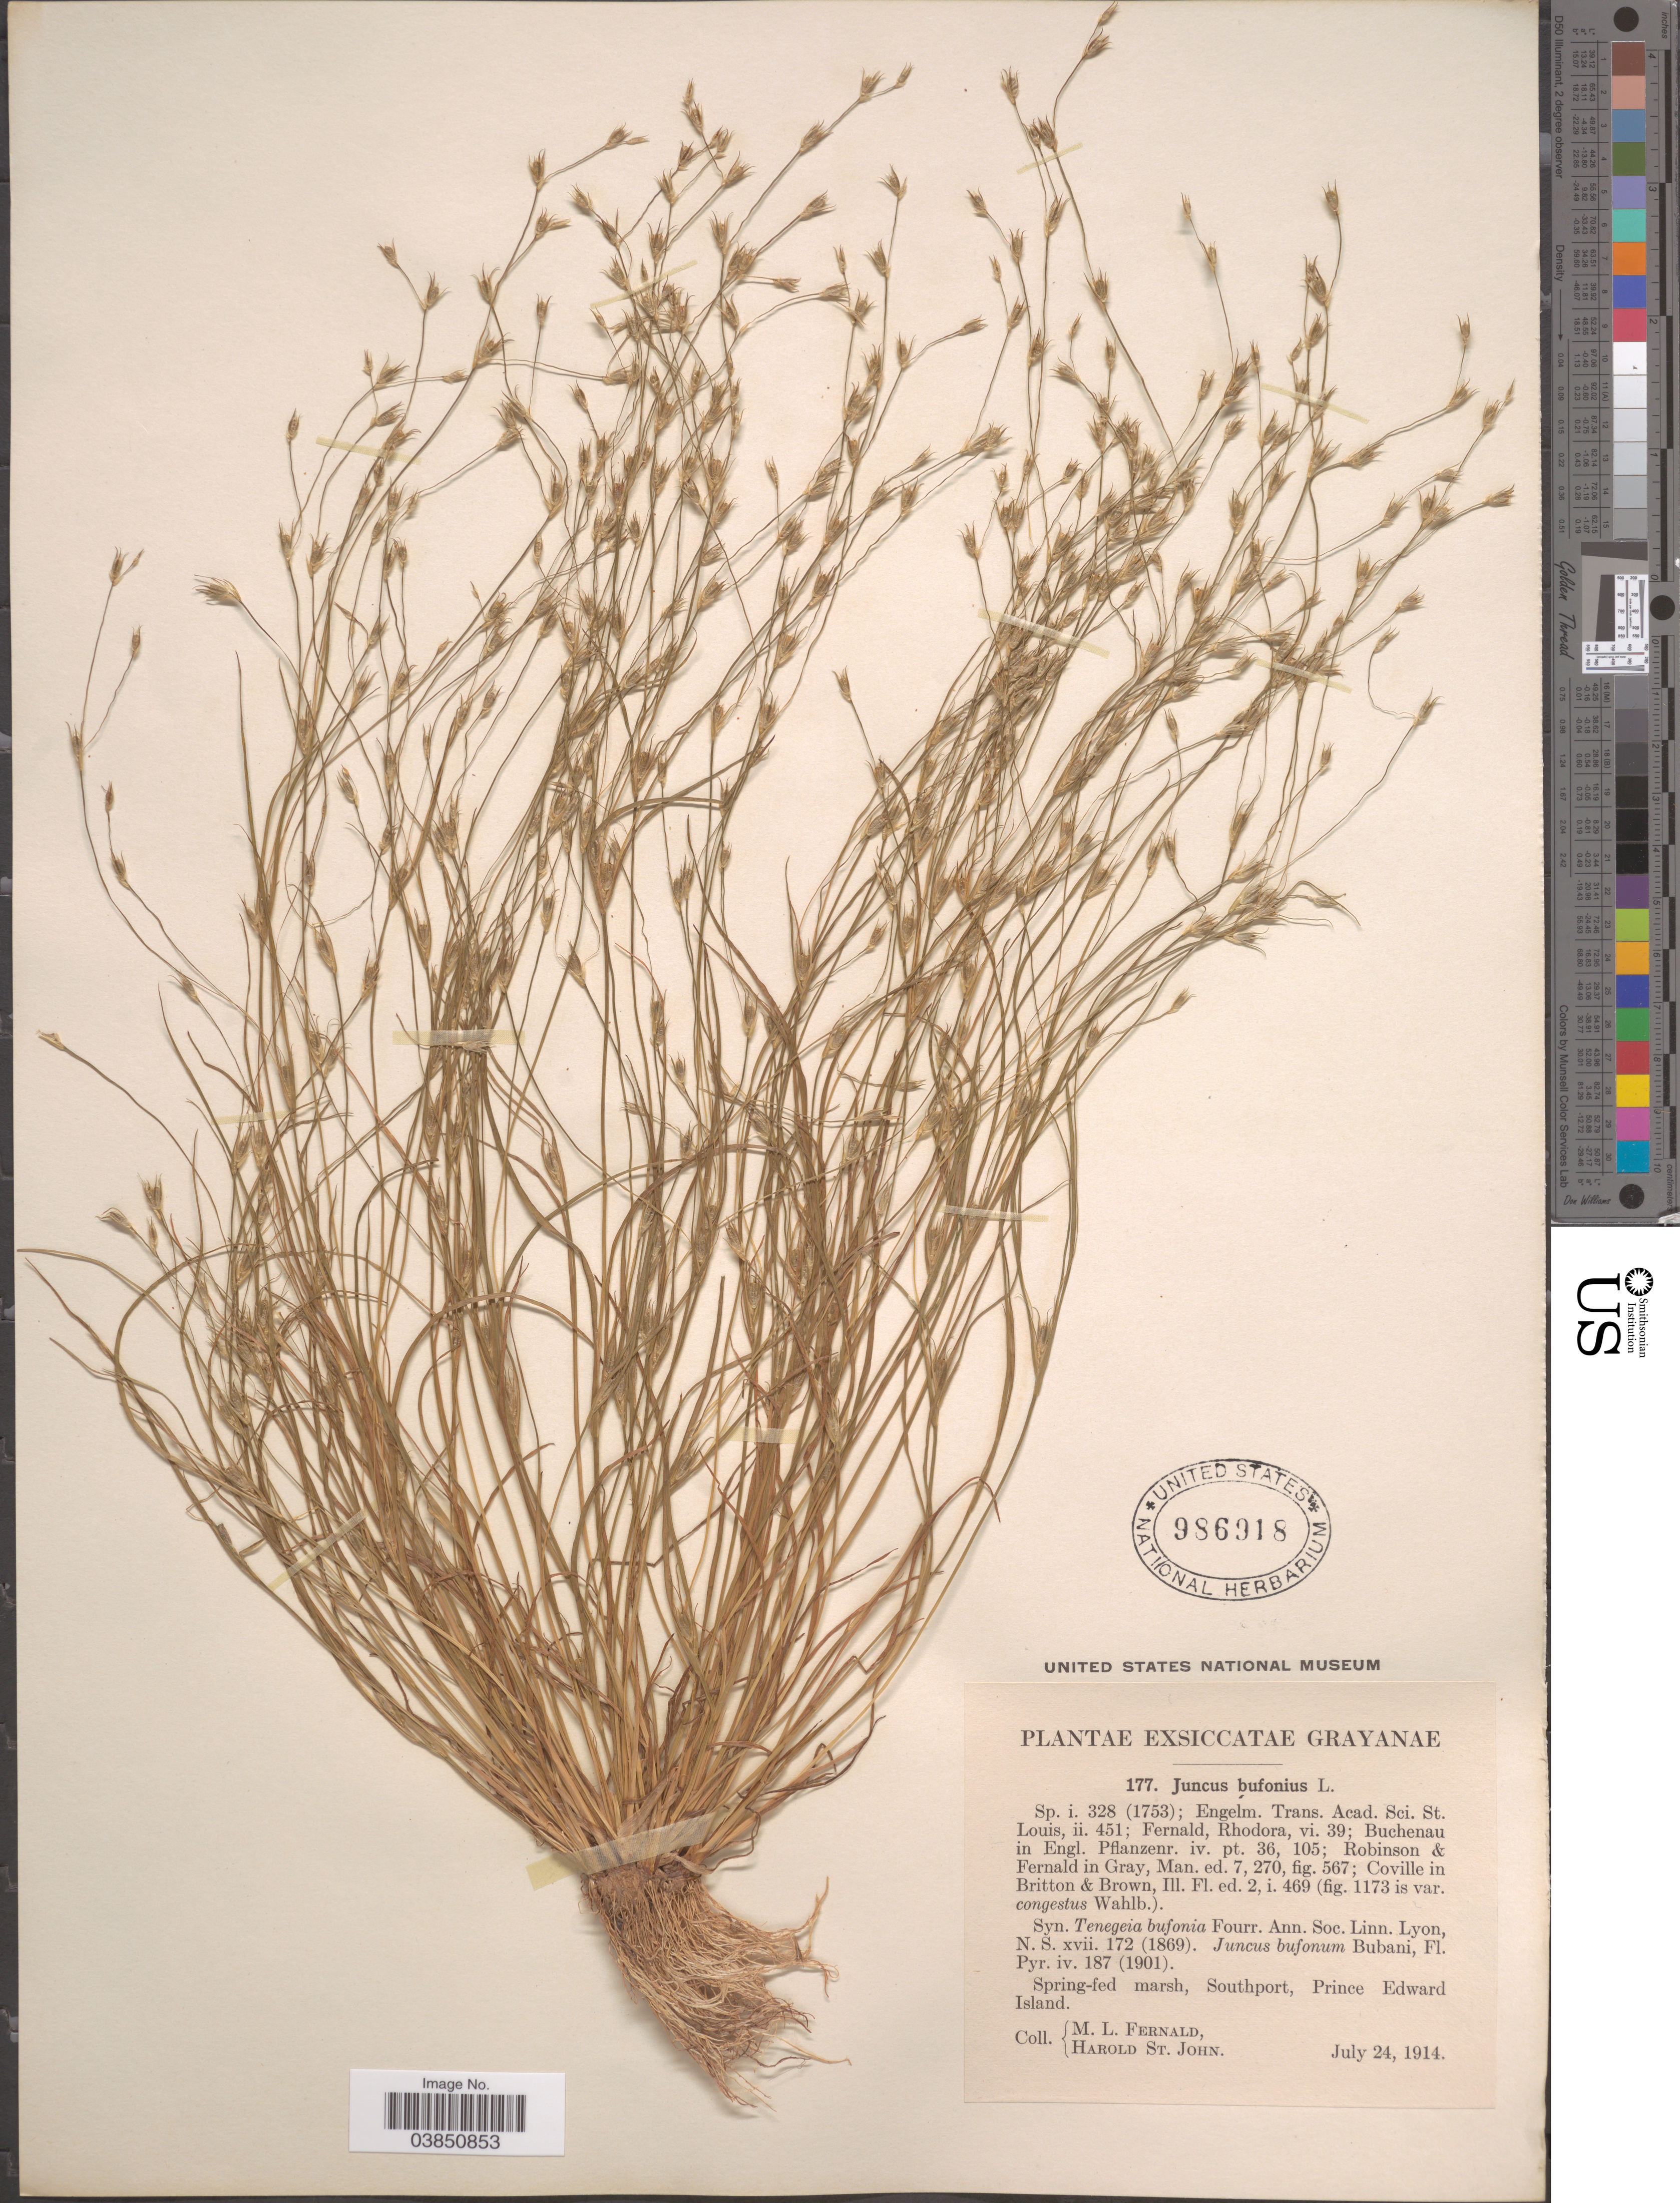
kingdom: Plantae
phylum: Tracheophyta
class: Liliopsida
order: Poales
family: Juncaceae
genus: Juncus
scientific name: Juncus bufonius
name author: L.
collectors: M. L. Fernald & H. St. John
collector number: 177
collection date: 1914-07-24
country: Canada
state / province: Prince Edward Island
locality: Southport.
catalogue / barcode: US 986918